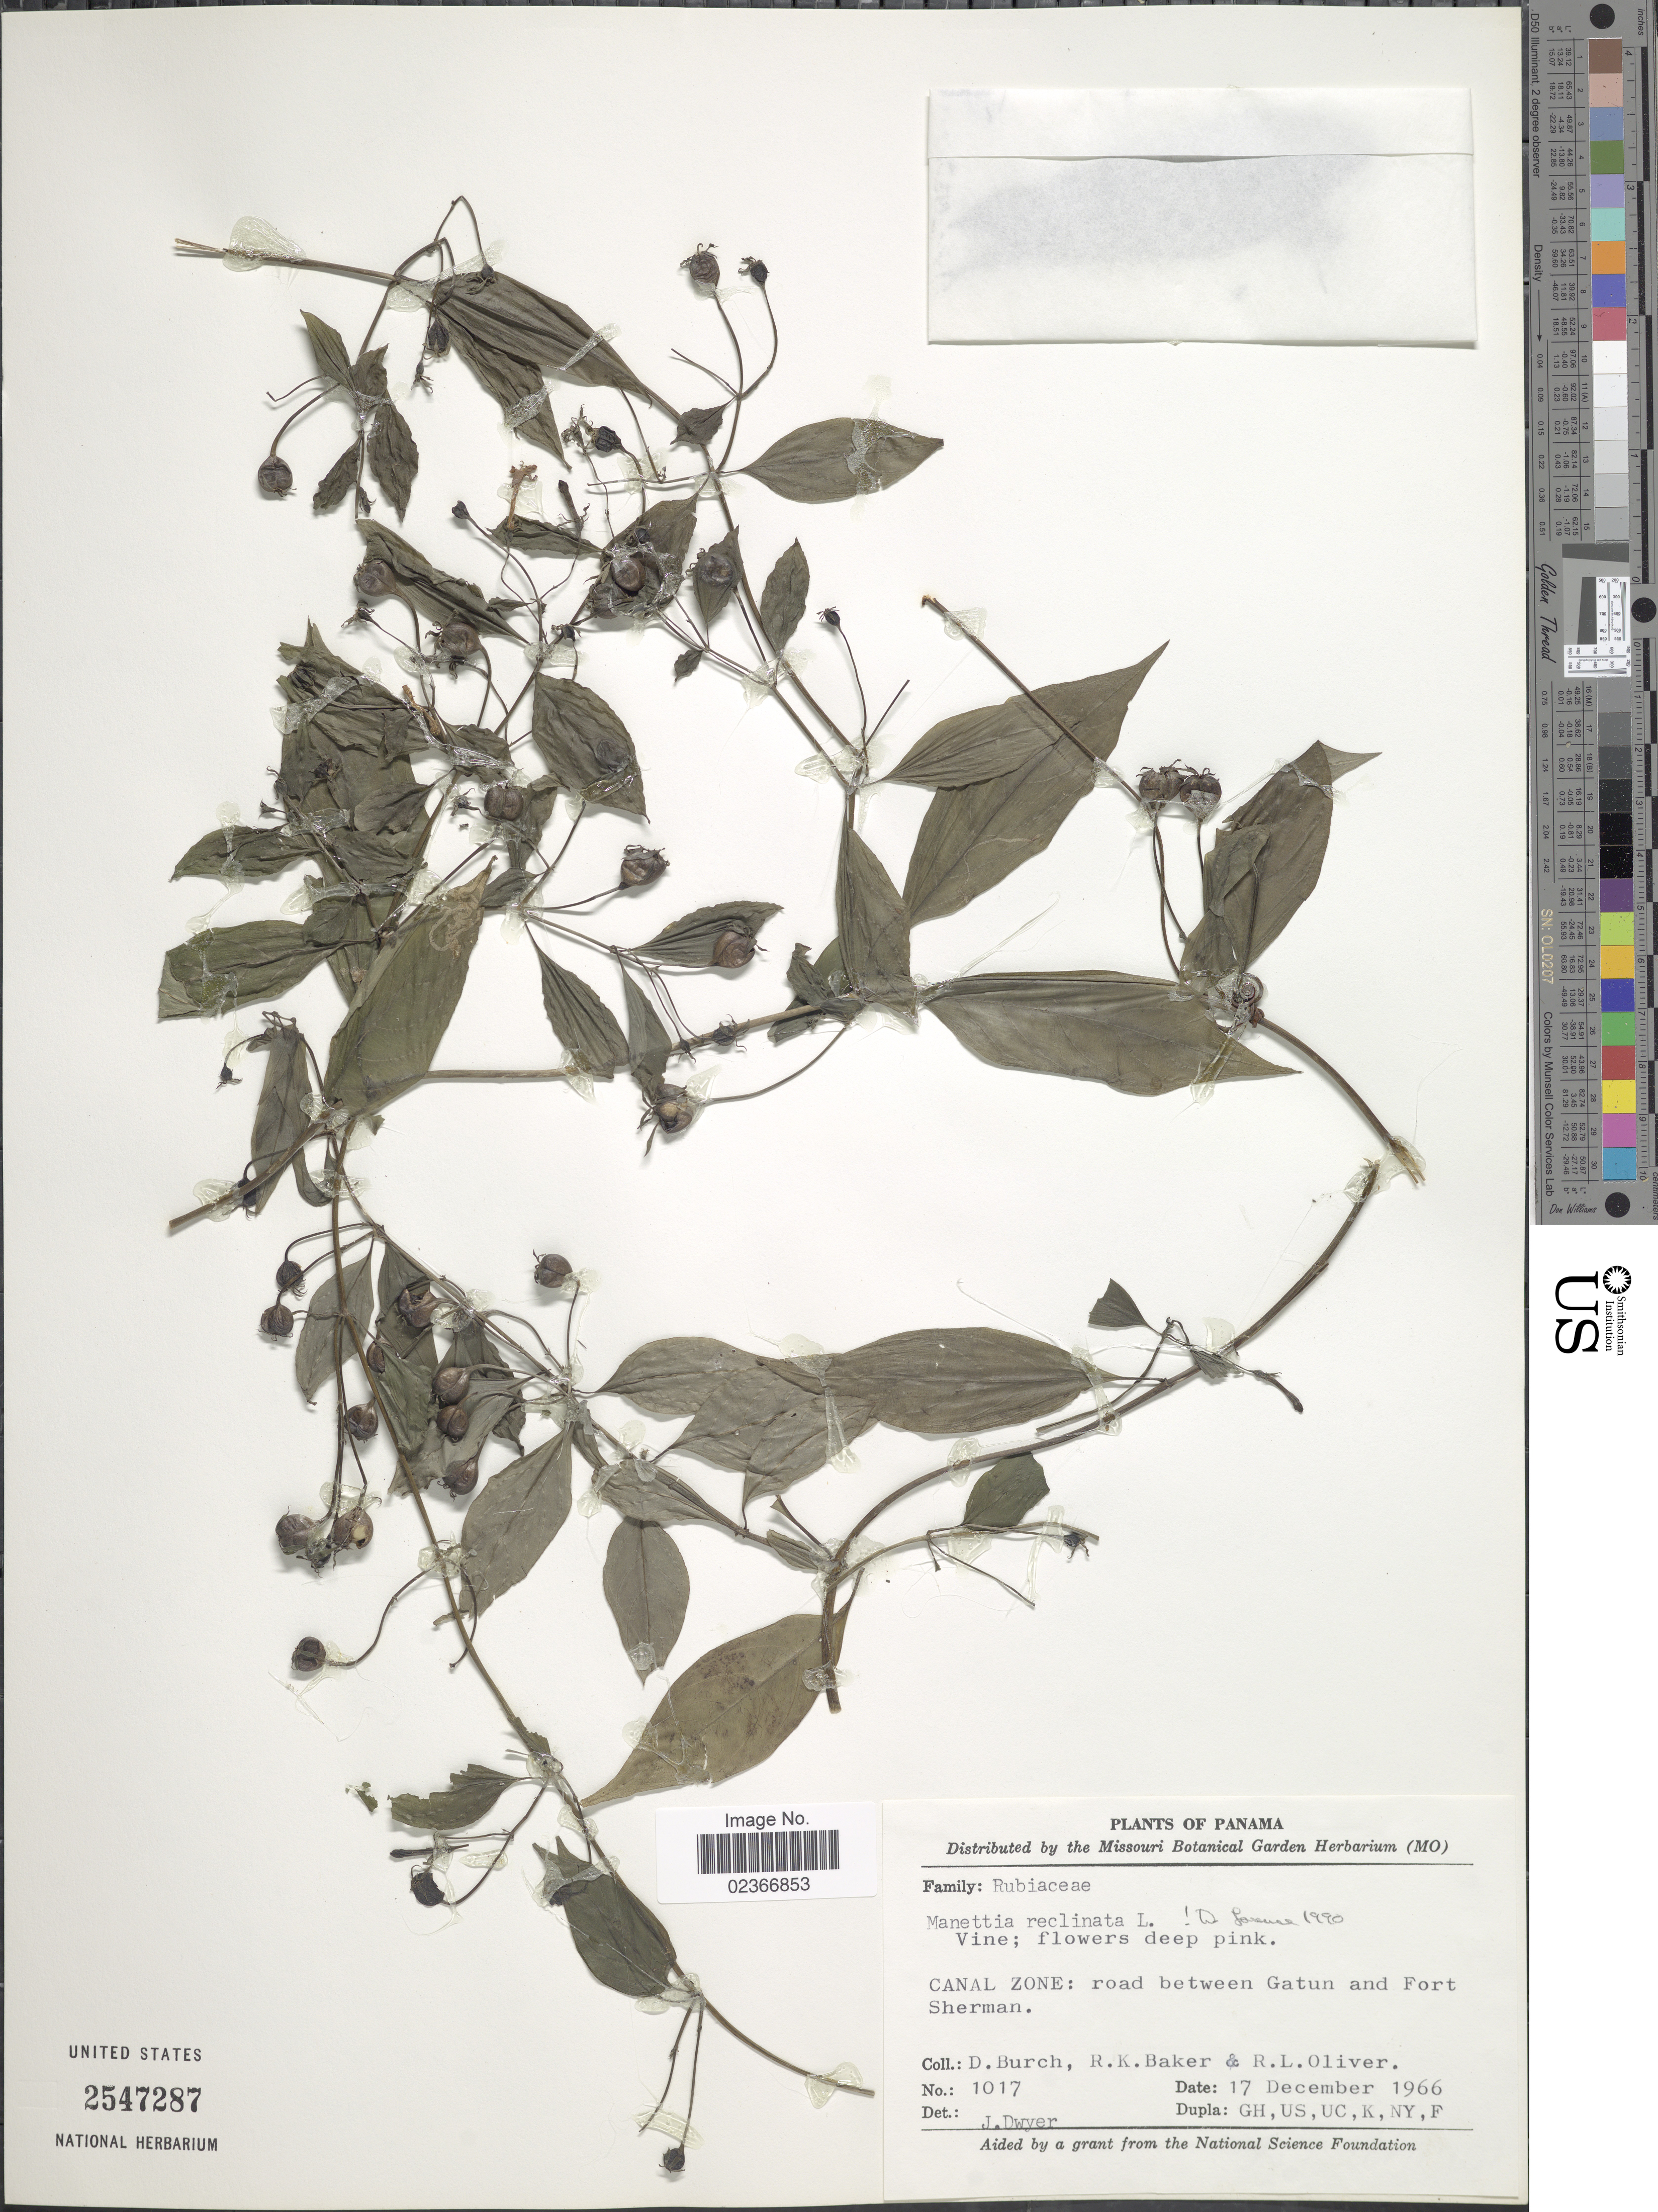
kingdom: Plantae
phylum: Tracheophyta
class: Magnoliopsida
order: Gentianales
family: Rubiaceae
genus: Manettia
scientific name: Manettia reclinata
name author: L.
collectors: D. Burch, R. K. Baker & R. Oliver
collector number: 1017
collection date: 1966-12-17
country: Panama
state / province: Colón / Panamá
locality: Canal Zone: road between Gatun and Fort Sherman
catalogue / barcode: US 2547287